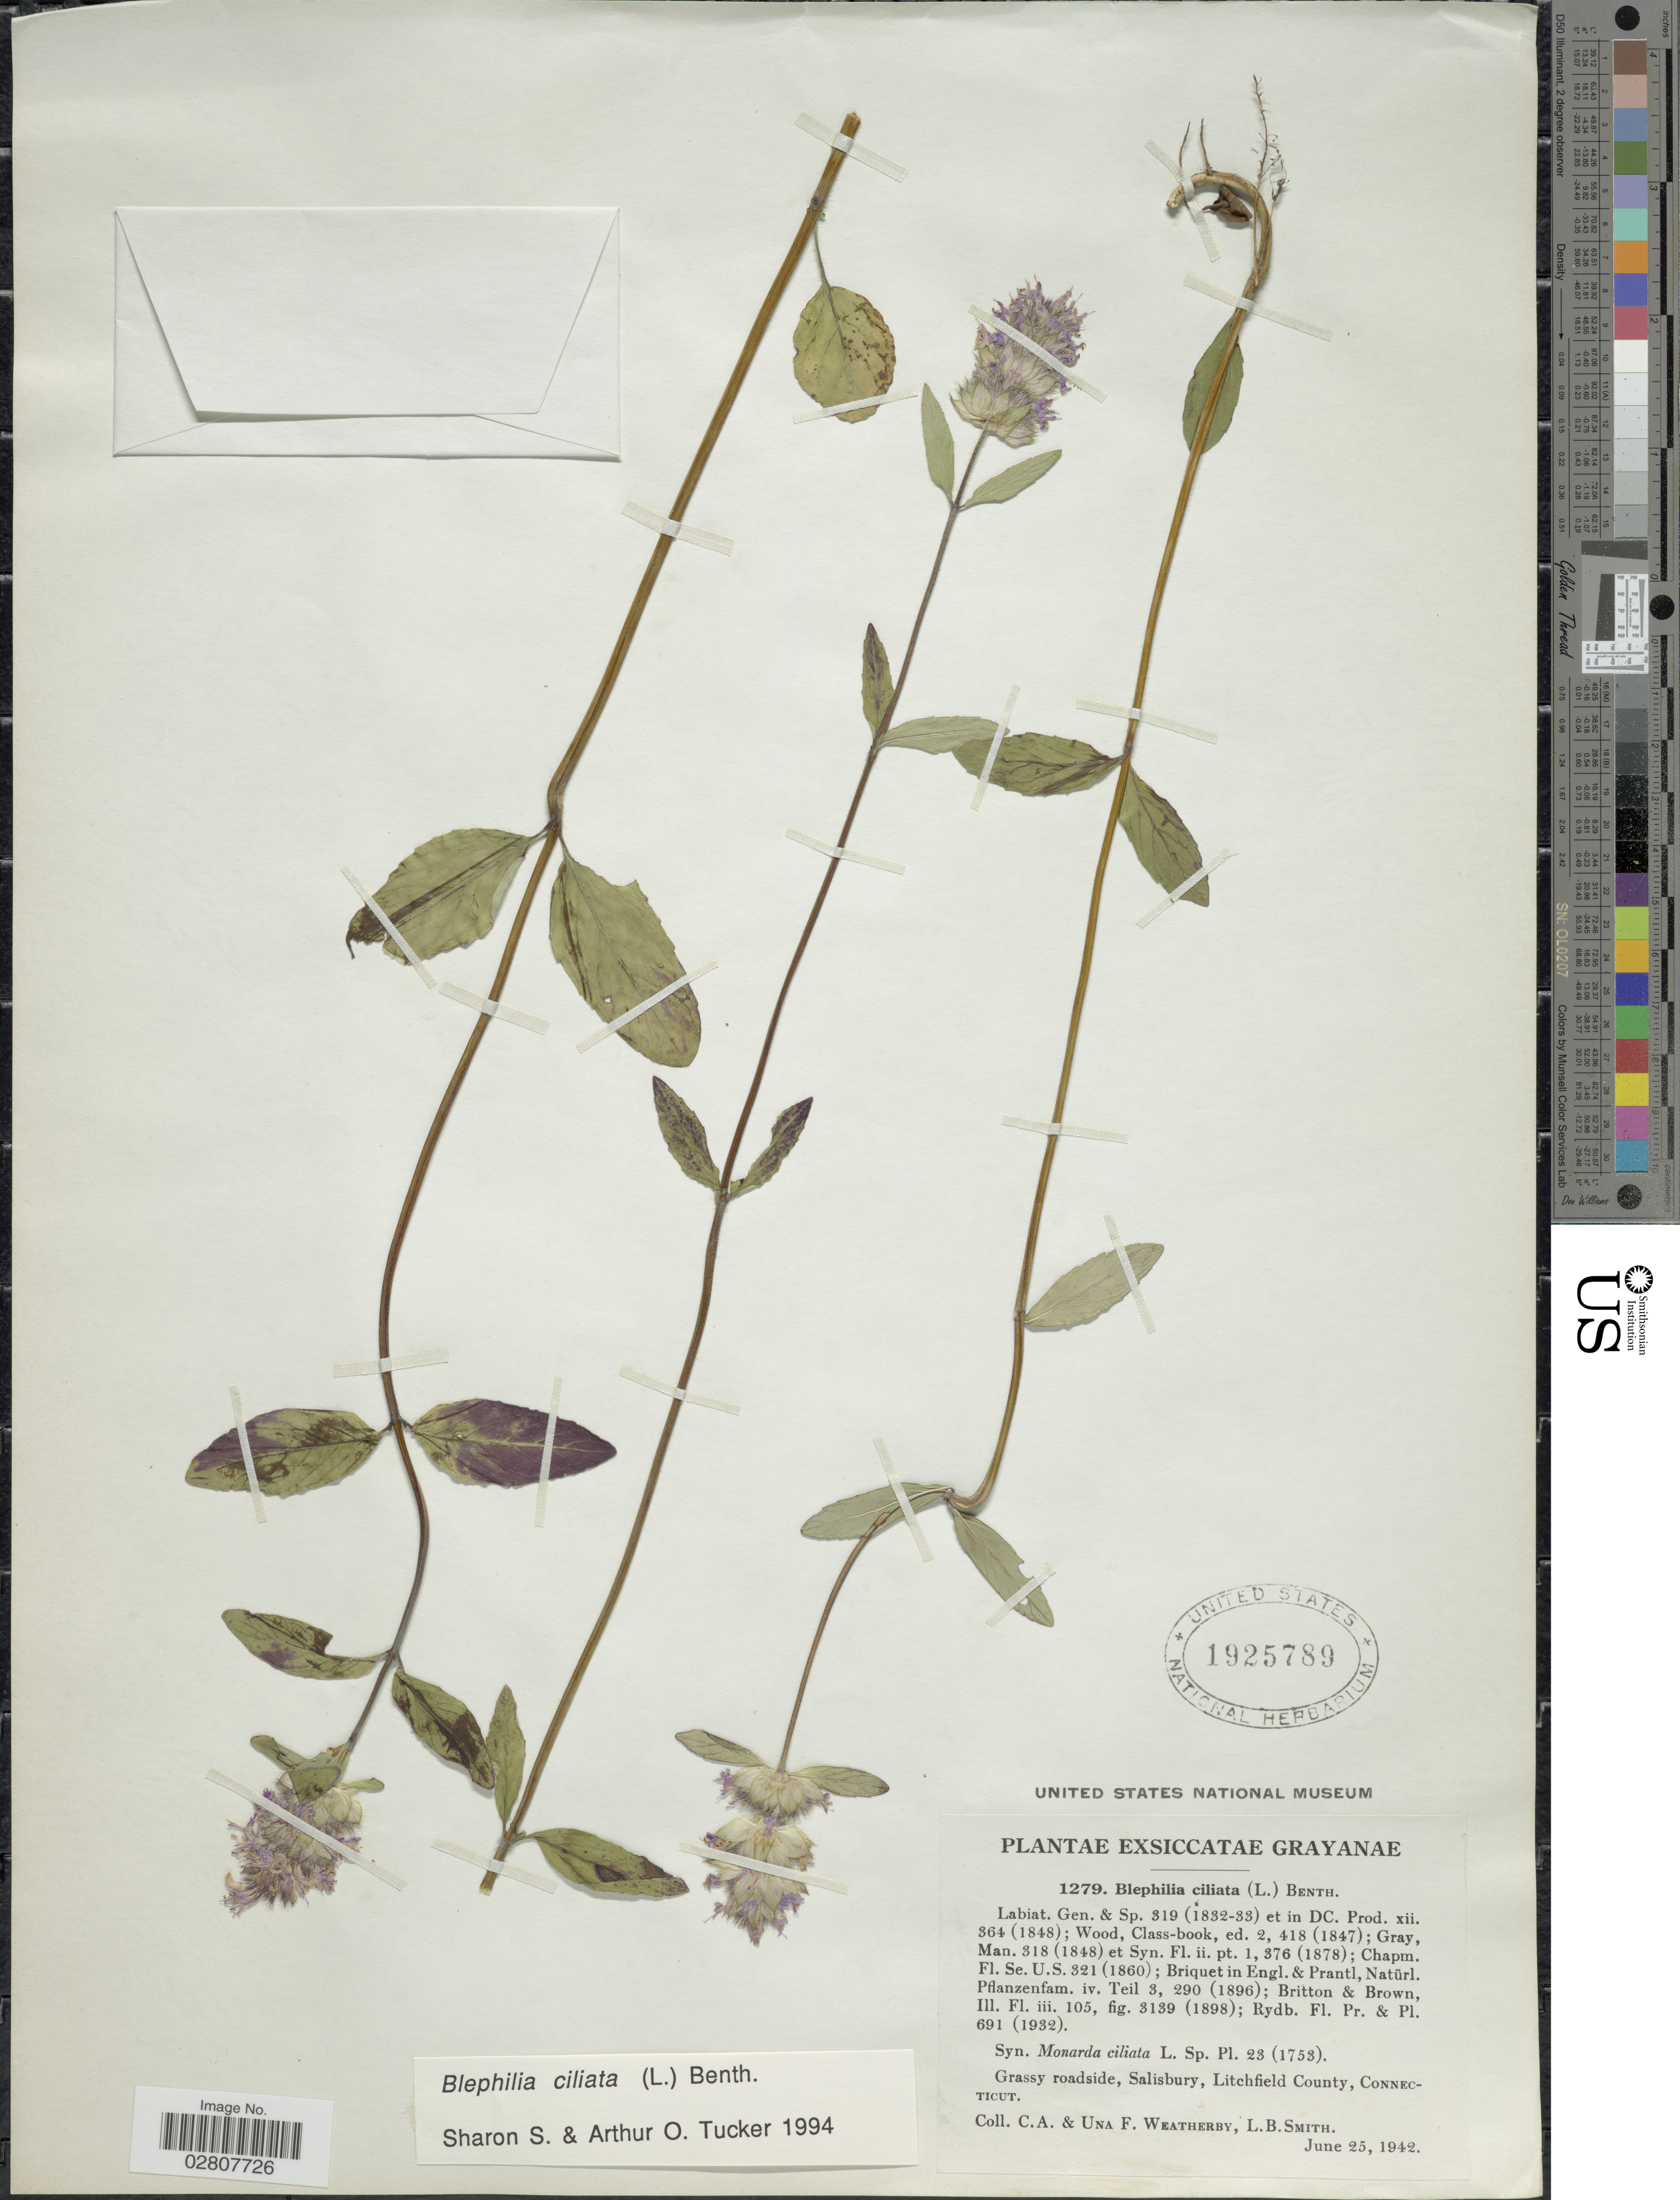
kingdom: Plantae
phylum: Tracheophyta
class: Magnoliopsida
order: Lamiales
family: Lamiaceae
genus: Blephilia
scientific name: Blephilia ciliata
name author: (L.) Raf. ex Benth.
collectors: C. A. Weatherby, U. Weatherby & L. Smith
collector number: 1279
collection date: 1942-06-25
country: United States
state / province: Connecticut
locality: Grayanae. Grassy roadside, Salisbury, Litchfield County.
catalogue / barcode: US 1925789